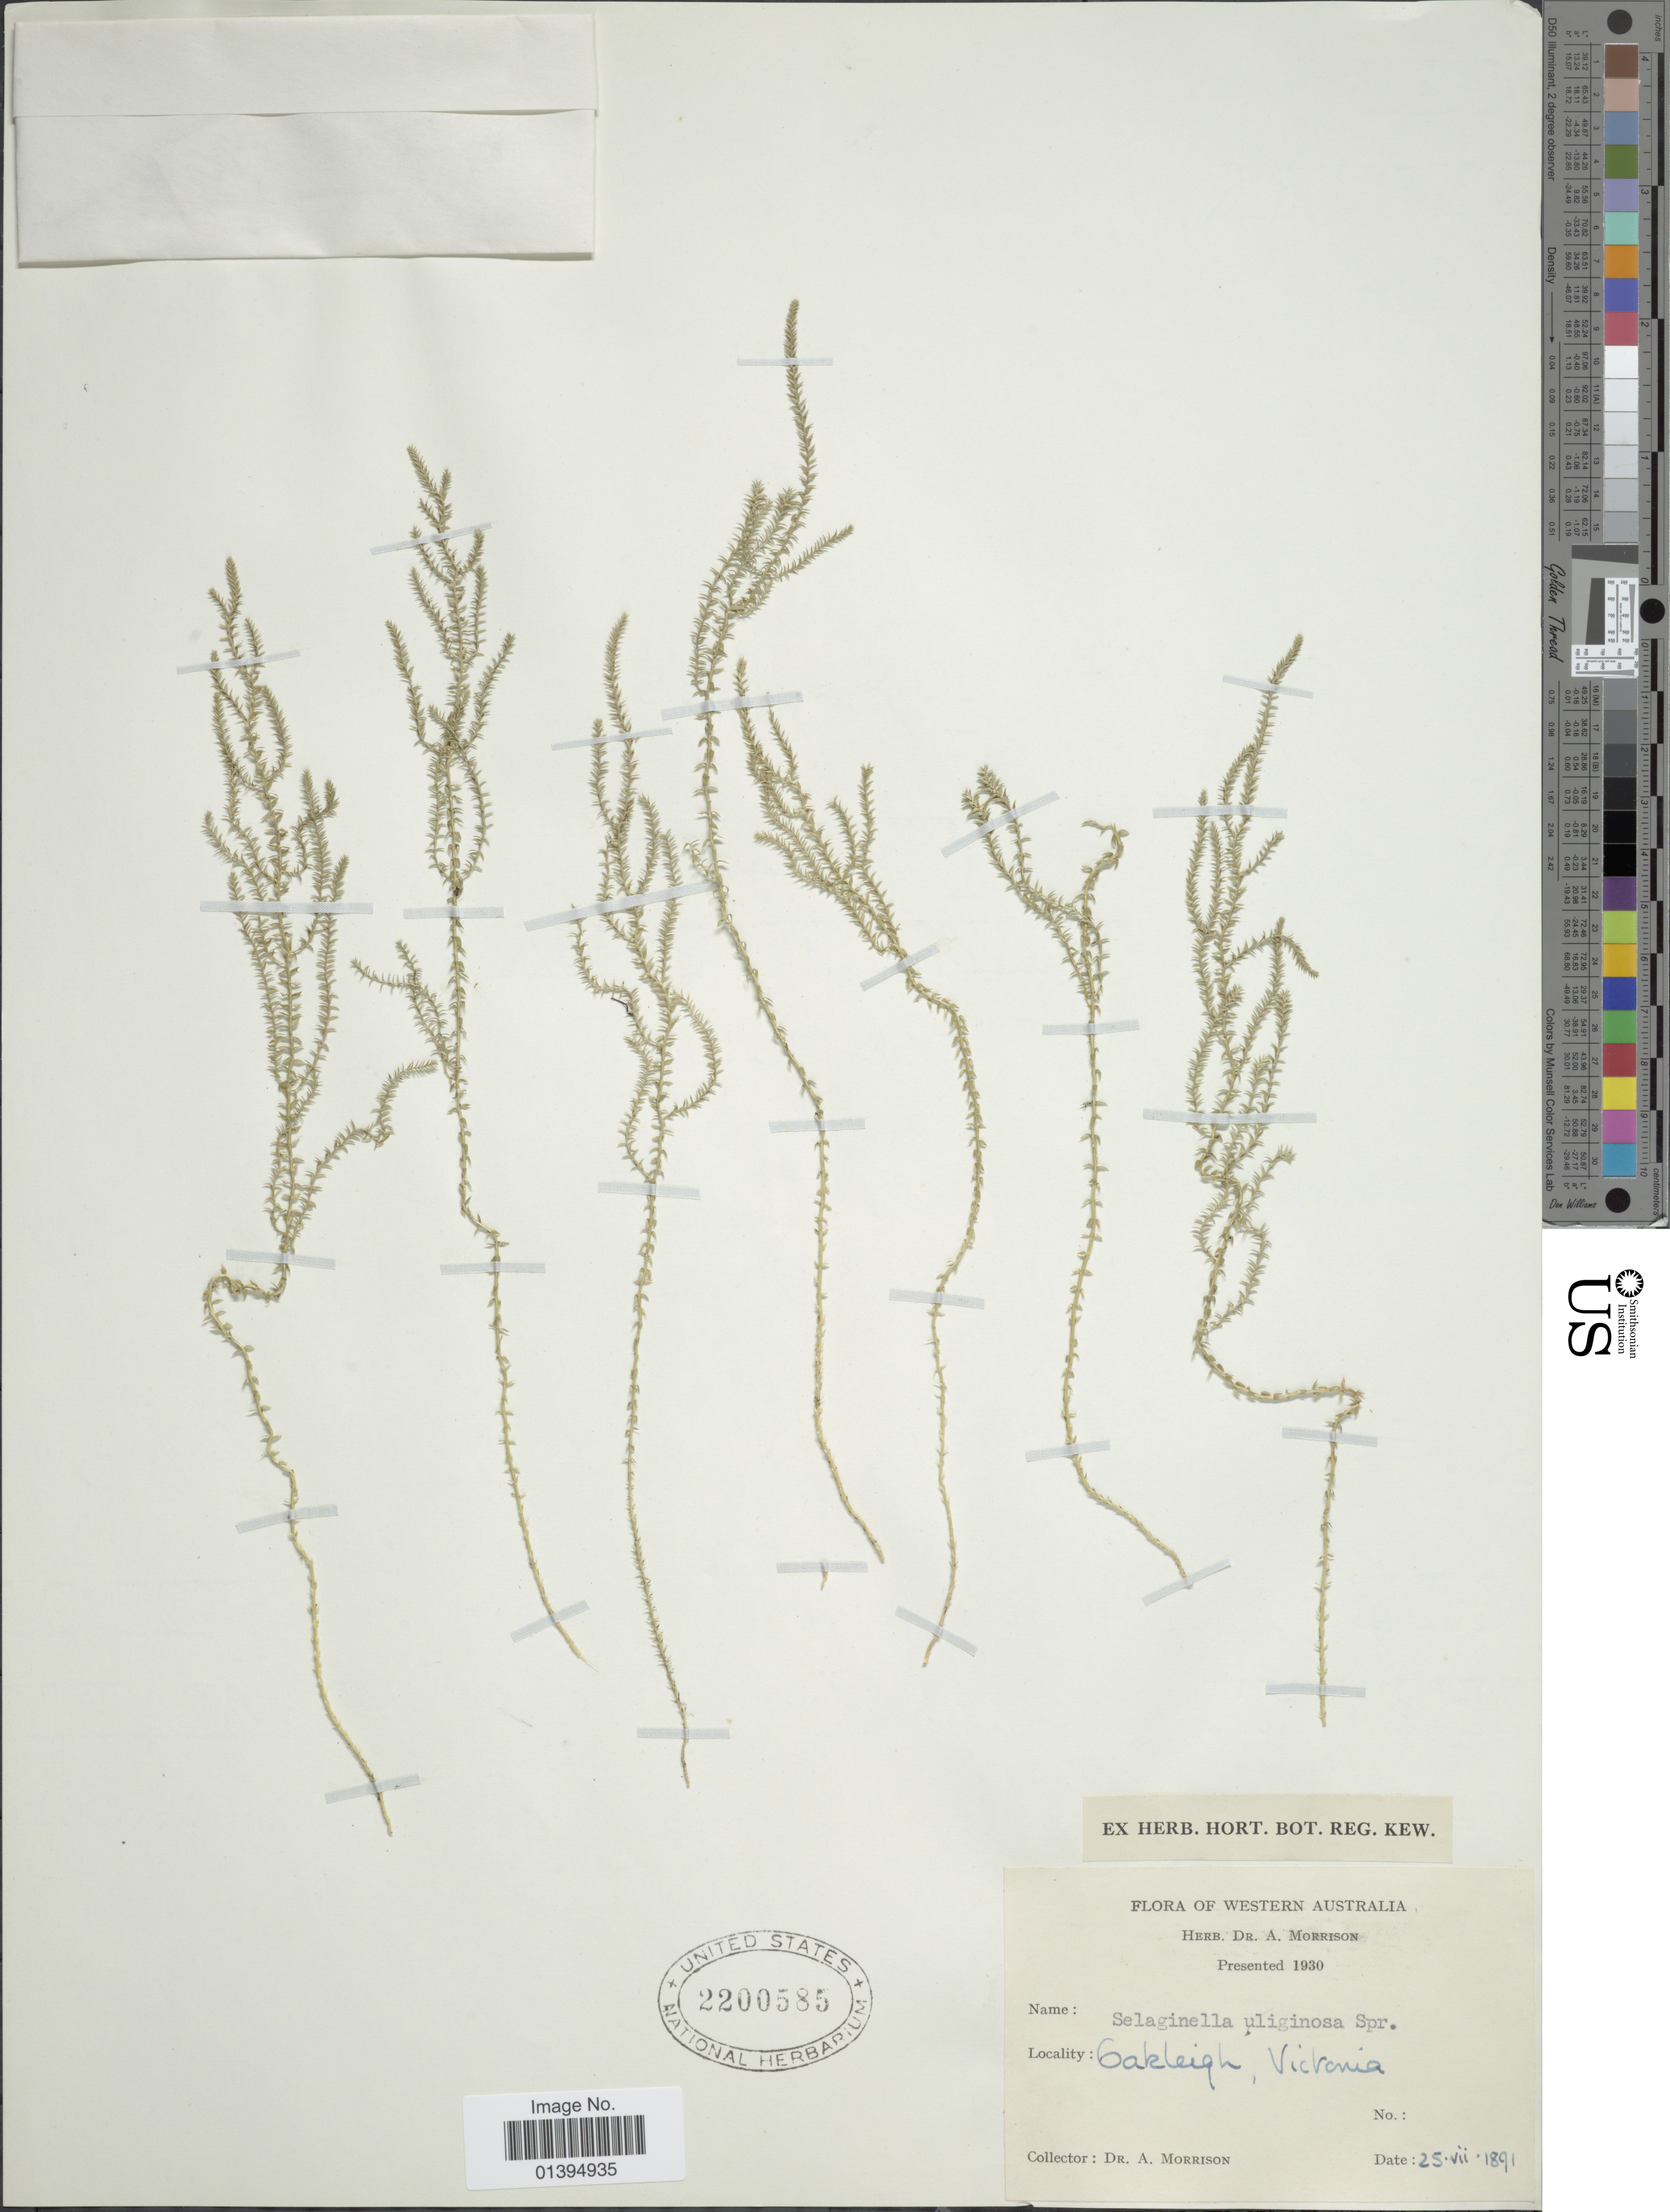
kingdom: Plantae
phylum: Tracheophyta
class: Lycopodiopsida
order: Selaginellales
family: Selaginellaceae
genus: Selaginella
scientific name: Selaginella uliginosa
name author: Spring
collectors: A. Morrison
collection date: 1891-07-25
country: Australia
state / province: Western Australia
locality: Oakleigh, Victoria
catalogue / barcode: US 2200585